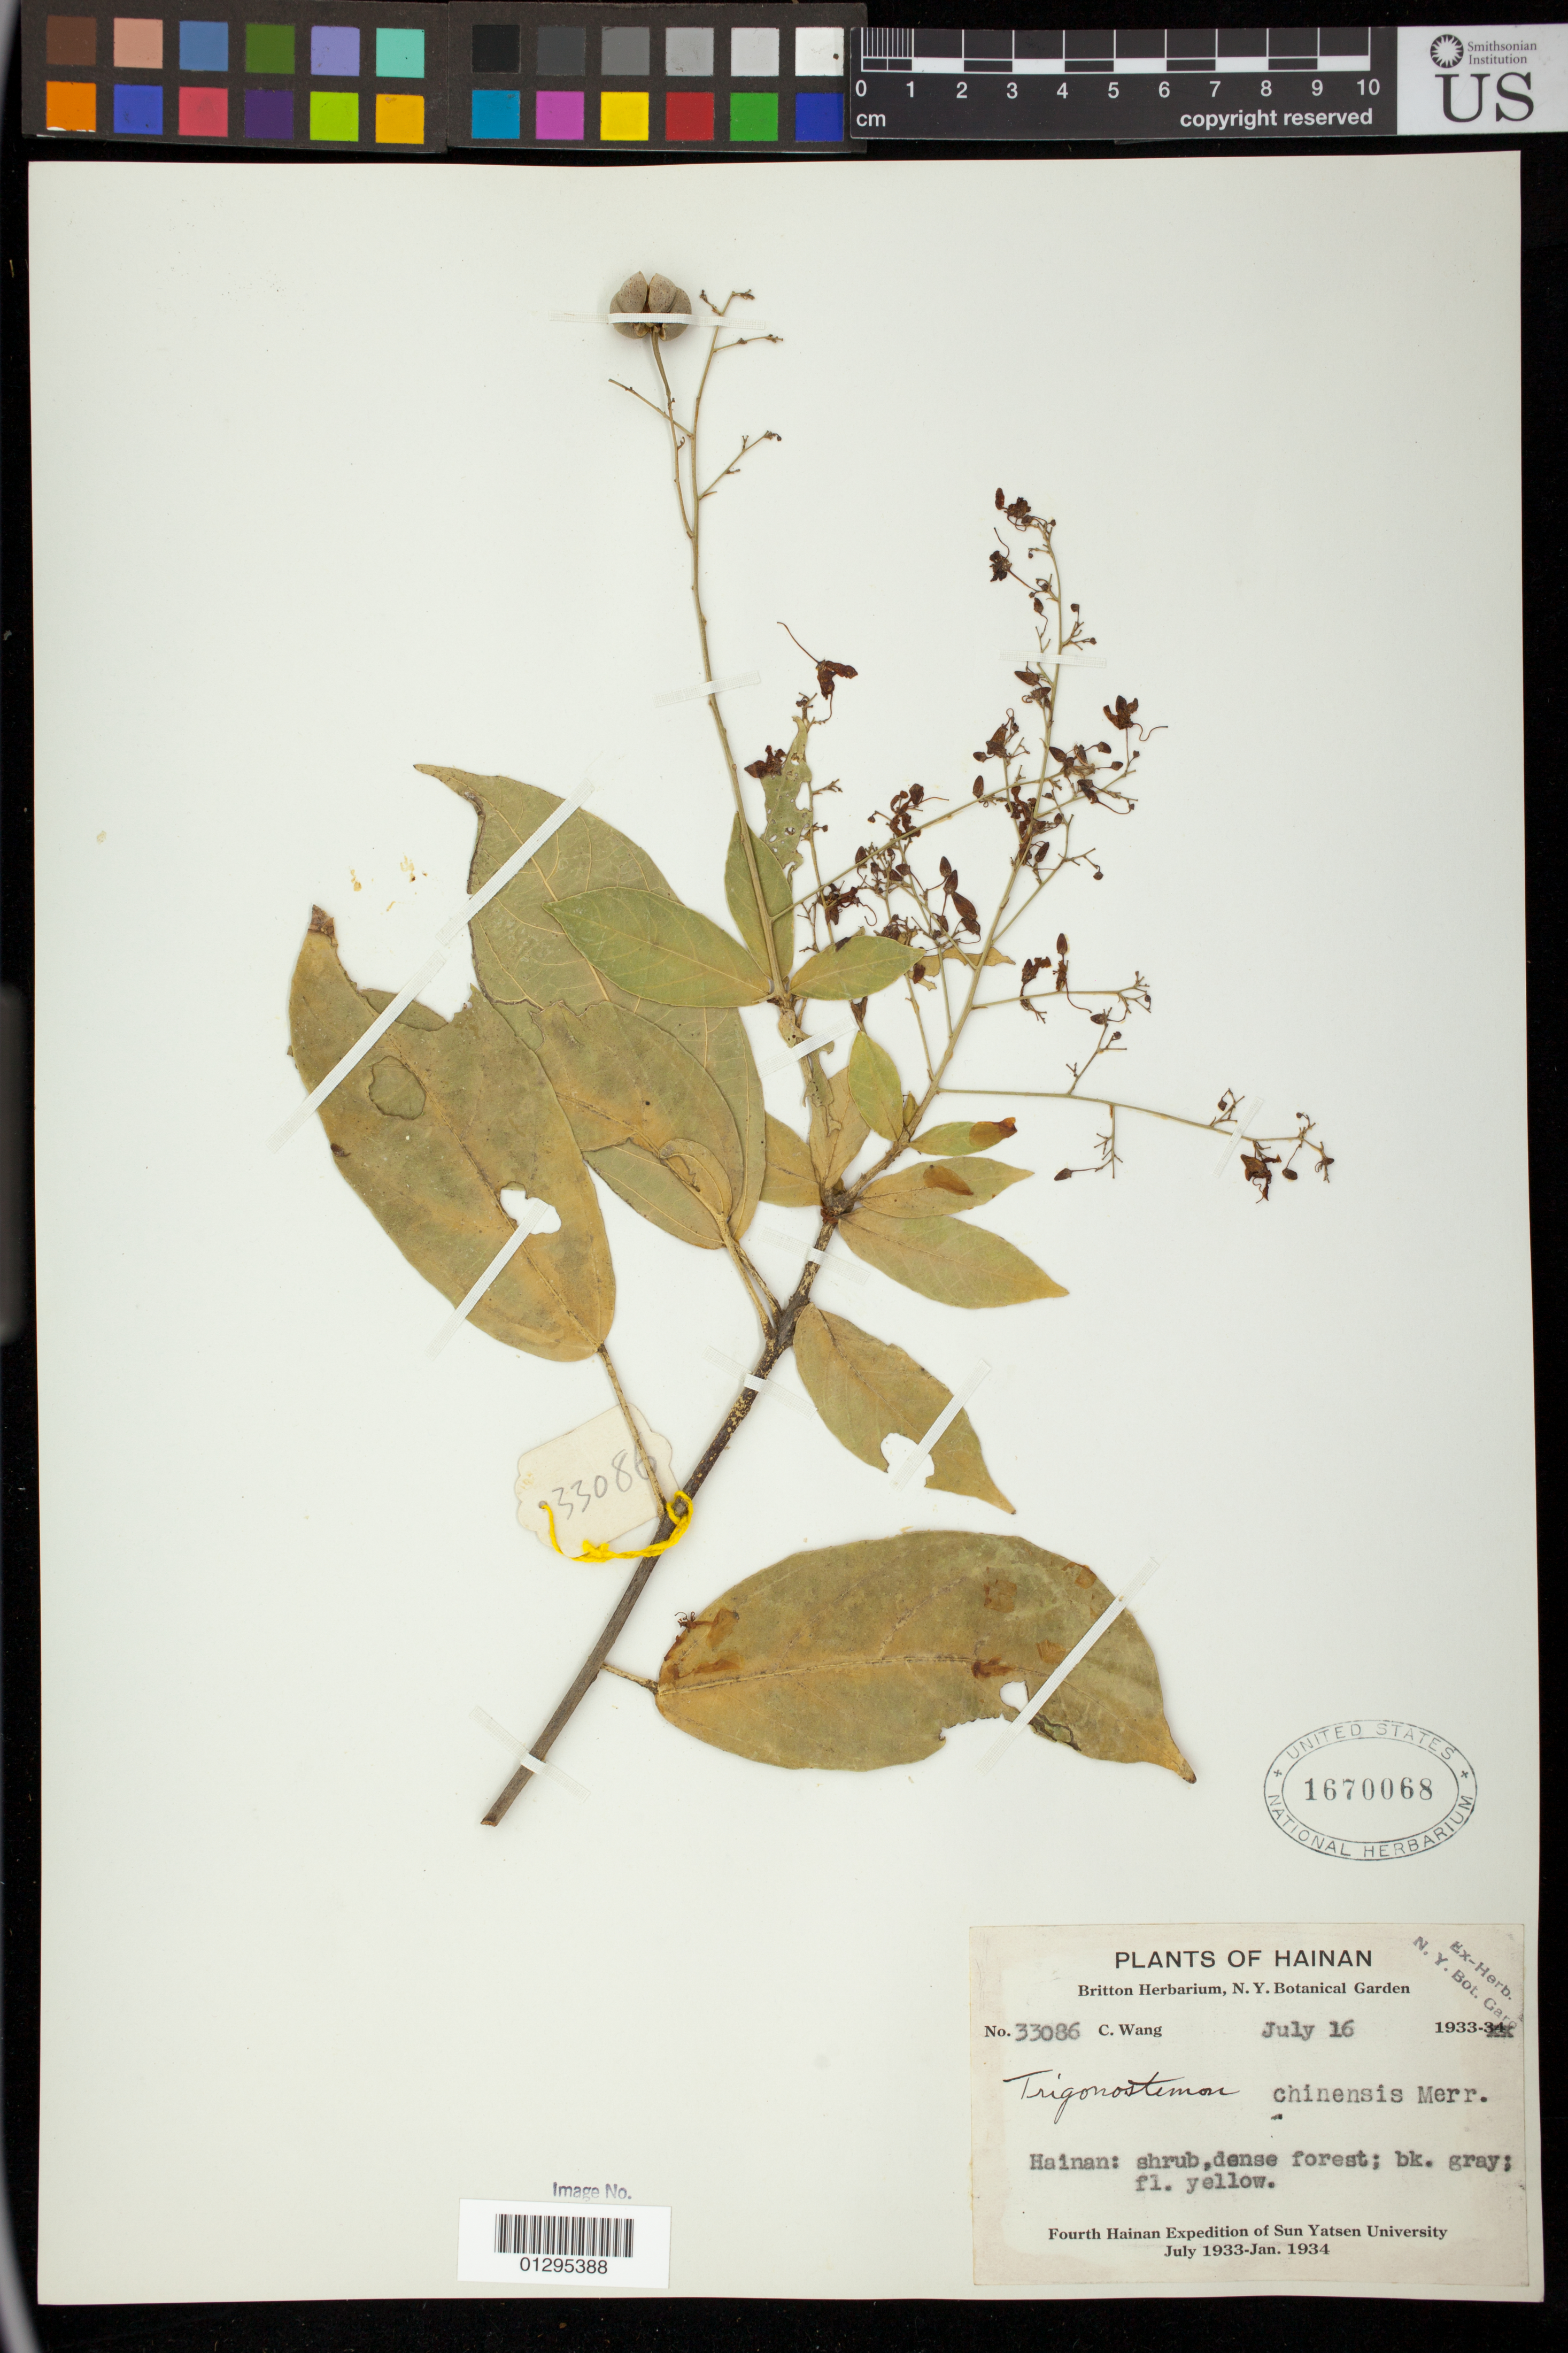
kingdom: Plantae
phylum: Tracheophyta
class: Magnoliopsida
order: Malpighiales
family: Euphorbiaceae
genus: Trigonostemon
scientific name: Trigonostemon chinensis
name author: Merr.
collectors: C. Wang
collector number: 33086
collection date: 1933-07-16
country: China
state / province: Hainan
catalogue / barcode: US 1670068